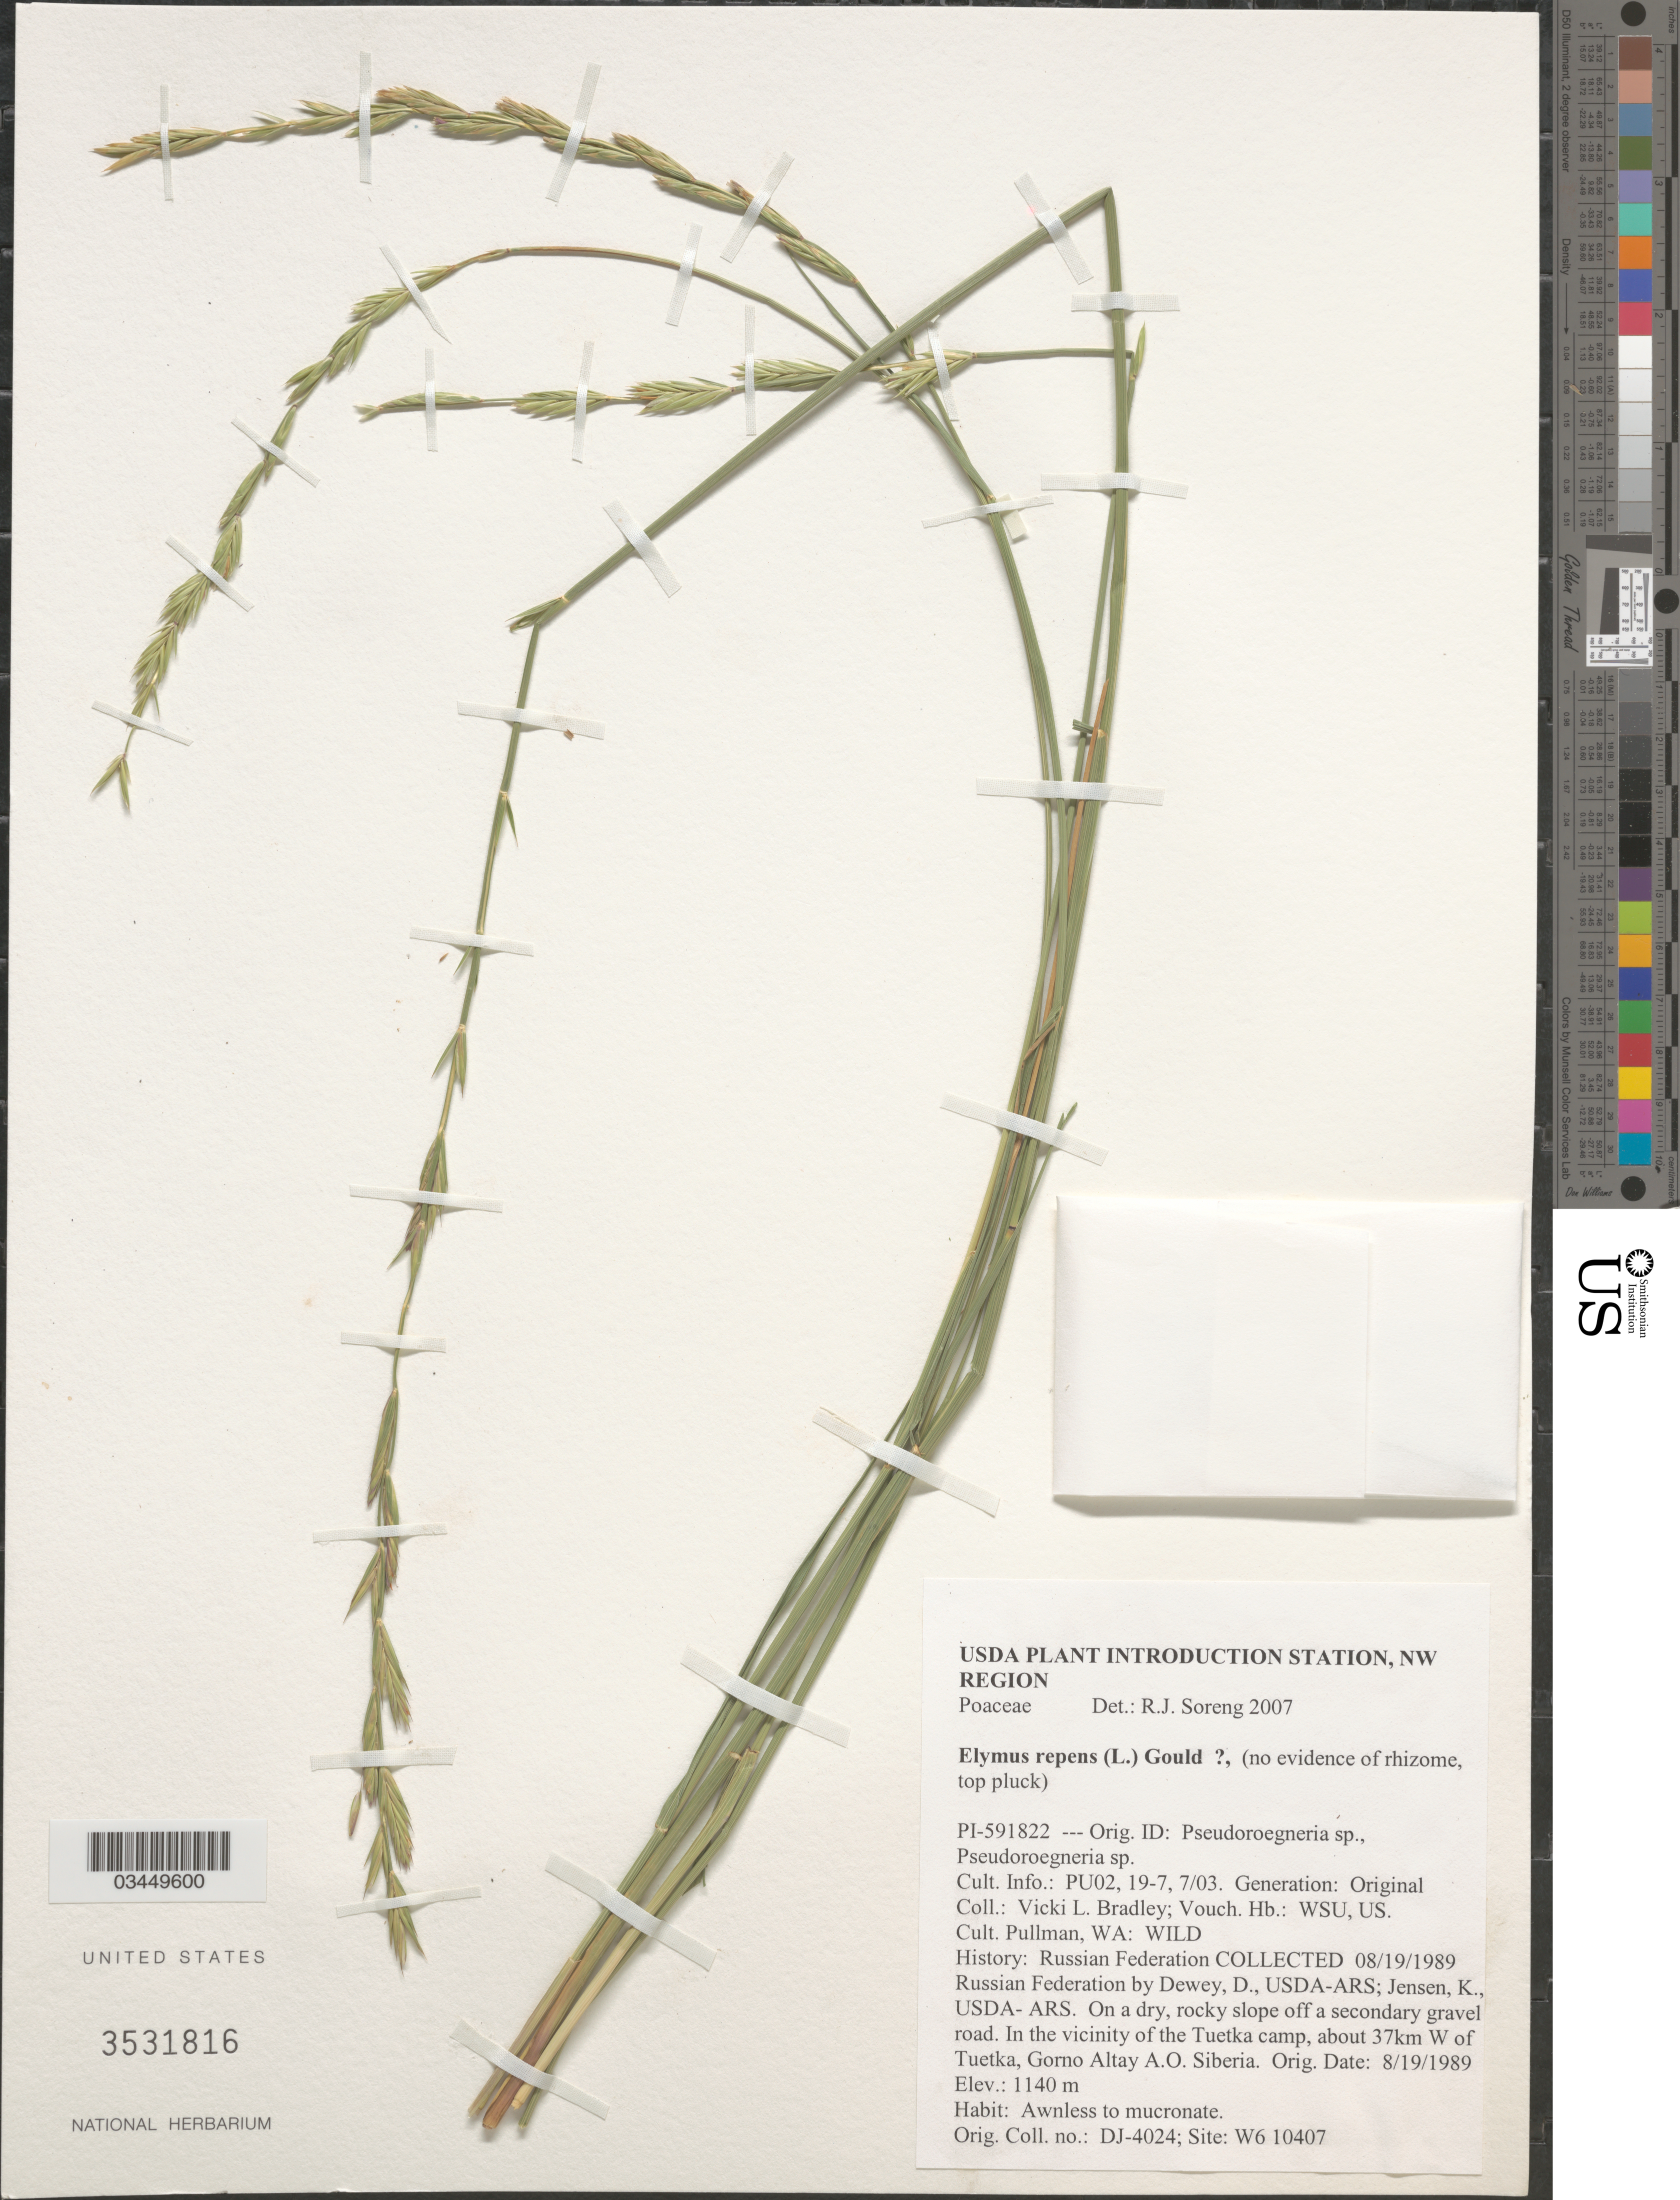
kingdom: Plantae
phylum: Tracheophyta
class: Liliopsida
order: Poales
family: Poaceae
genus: Elymus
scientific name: Elymus sp.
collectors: V. Bradley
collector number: PI-591822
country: United States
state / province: Washington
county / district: Whitman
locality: USDA Plant Introduction Station, NW Region. Pullman.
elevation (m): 1140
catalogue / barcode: US 3531816